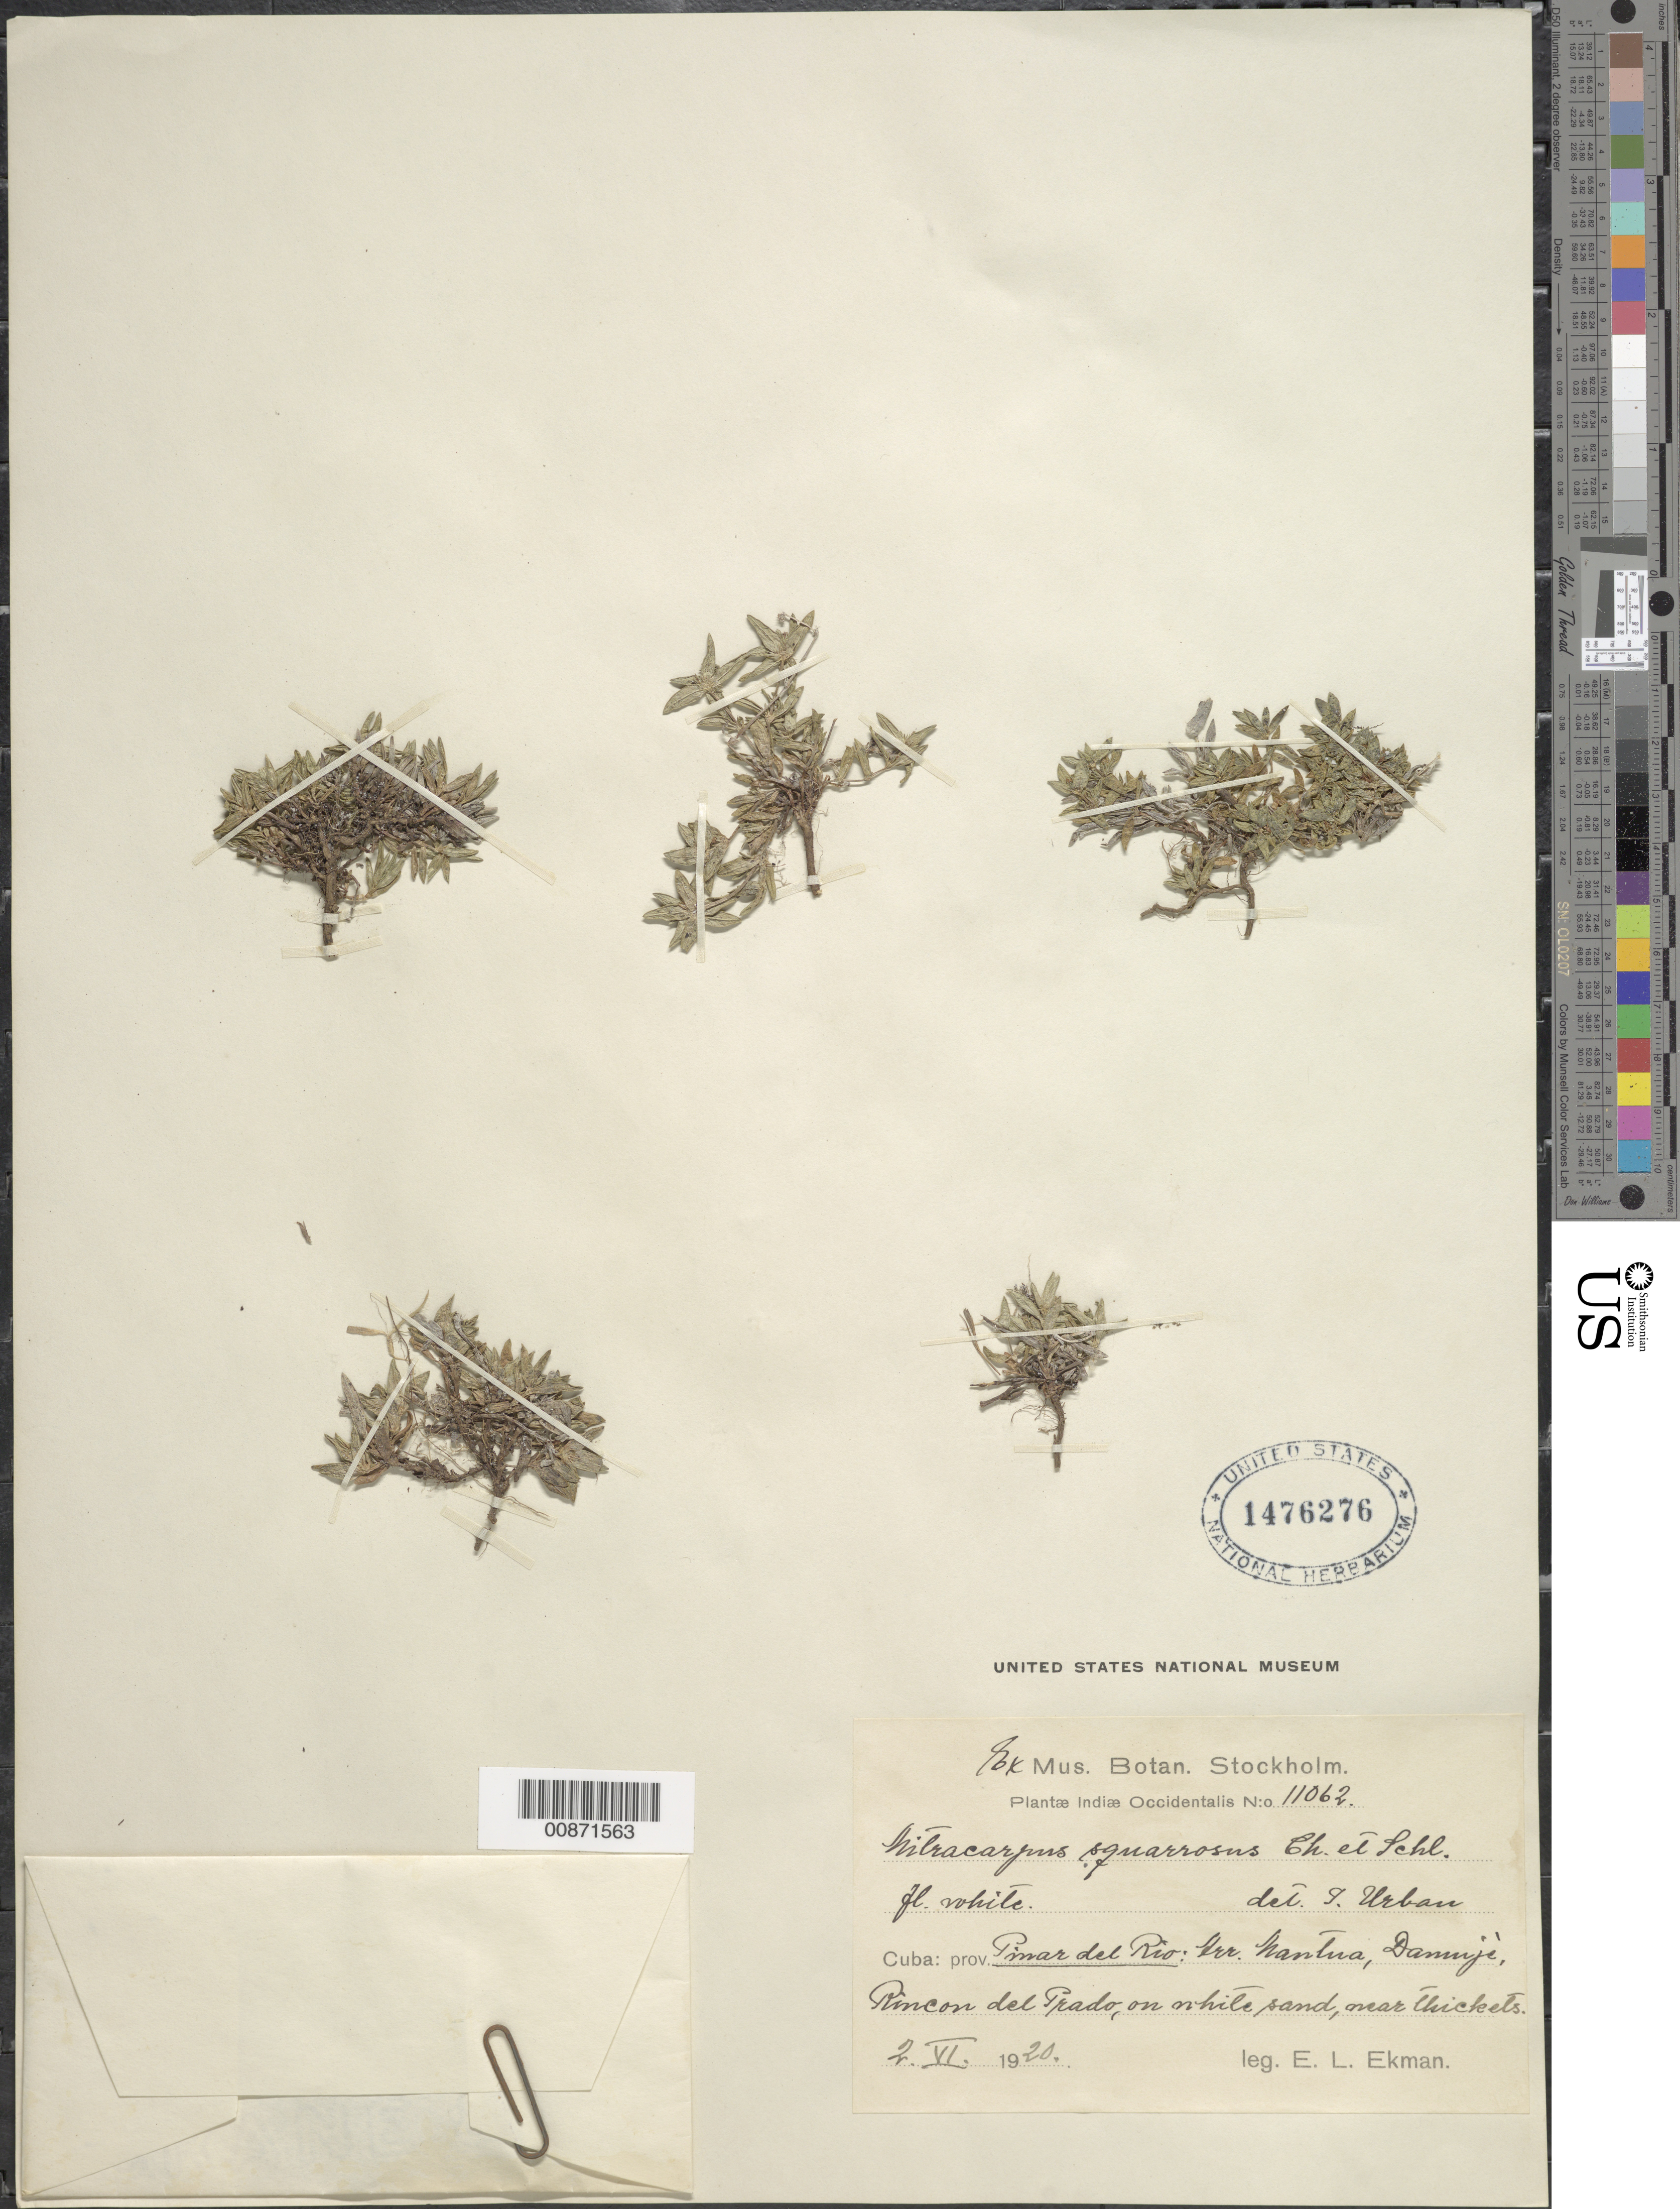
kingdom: Plantae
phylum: Tracheophyta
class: Magnoliopsida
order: Gentianales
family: Rubiaceae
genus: Mitracarpus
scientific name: Mitracarpus squarrosus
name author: Cham. & Schltdl.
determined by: Urban, Ignatz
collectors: E. L. Ekman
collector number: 11062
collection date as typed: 01 Jun 1920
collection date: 1920-06-01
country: Cuba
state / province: Pinar del Río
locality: Mantua, Damujè (sp?), Rincon del Prado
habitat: On white sand, near thickets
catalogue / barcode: US 1476276